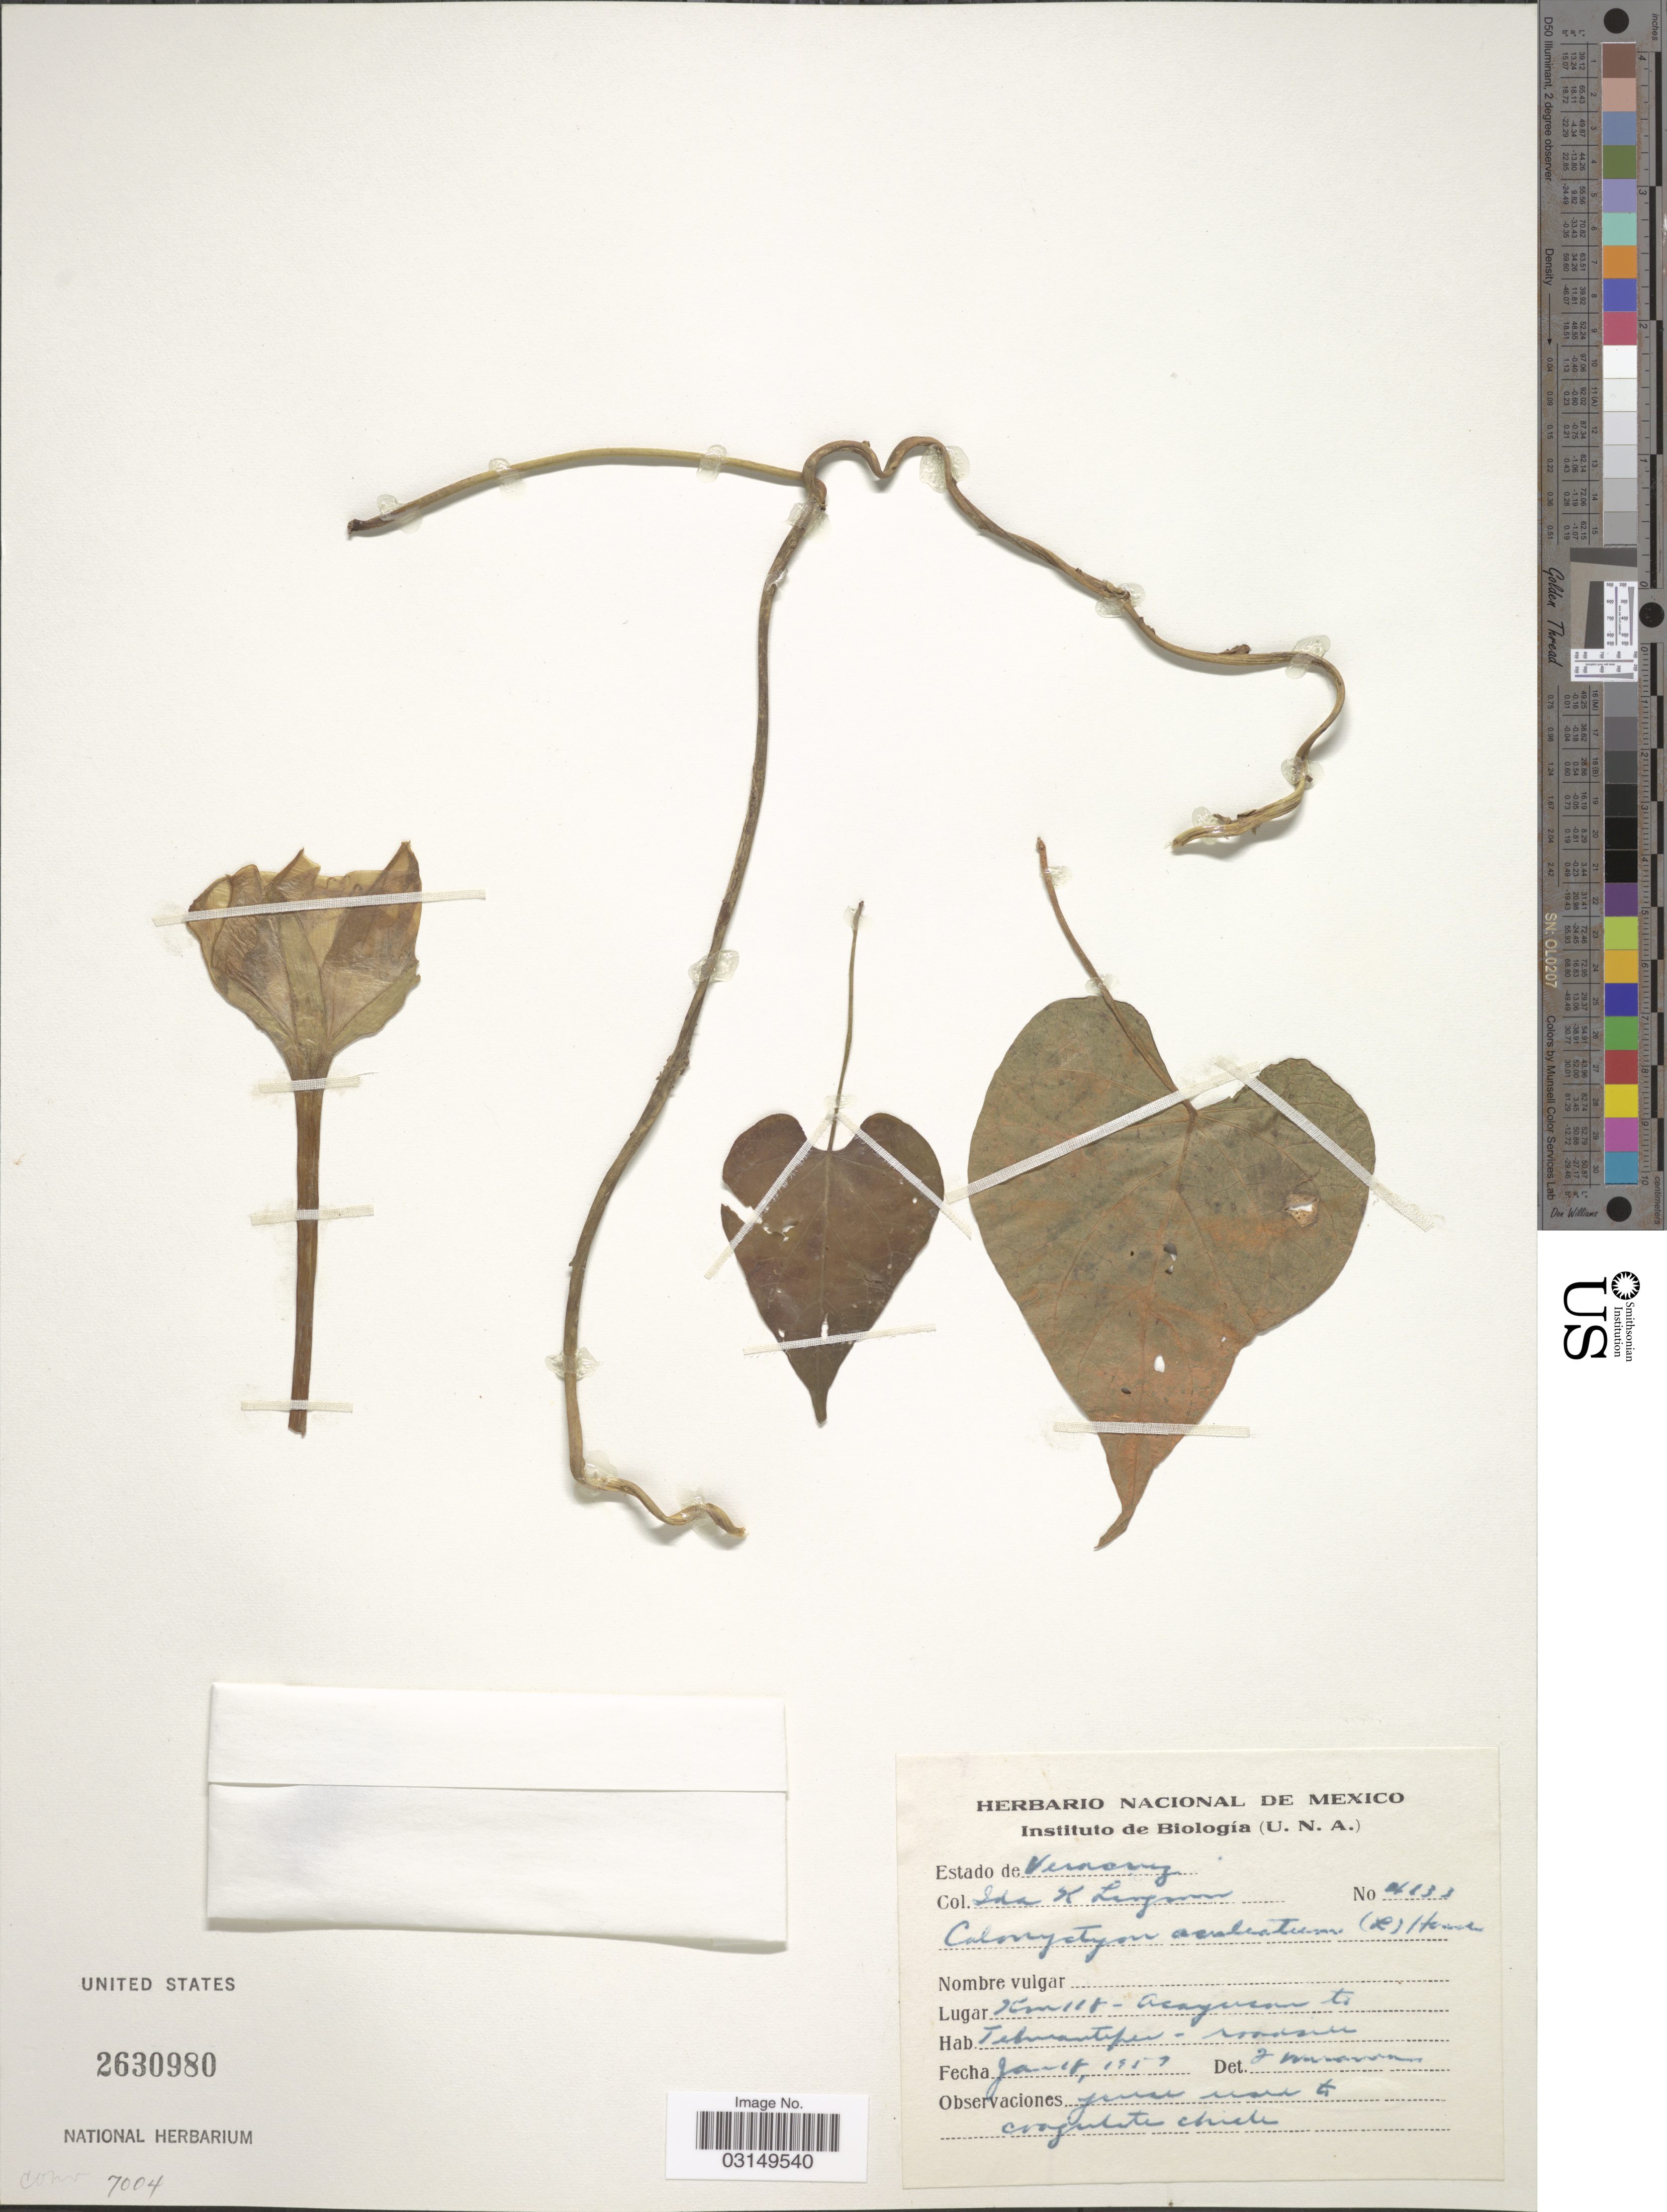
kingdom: Plantae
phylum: Tracheophyta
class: Magnoliopsida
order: Solanales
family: Convolvulaceae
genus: Ipomoea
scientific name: Ipomoea alba L.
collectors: I. K. Langman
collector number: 4133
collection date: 1959-01-18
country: Mexico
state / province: Veracruz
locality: Veracruz. Km 118 - Acayucan to Tehuantepec - roadside.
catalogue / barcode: US 2630980